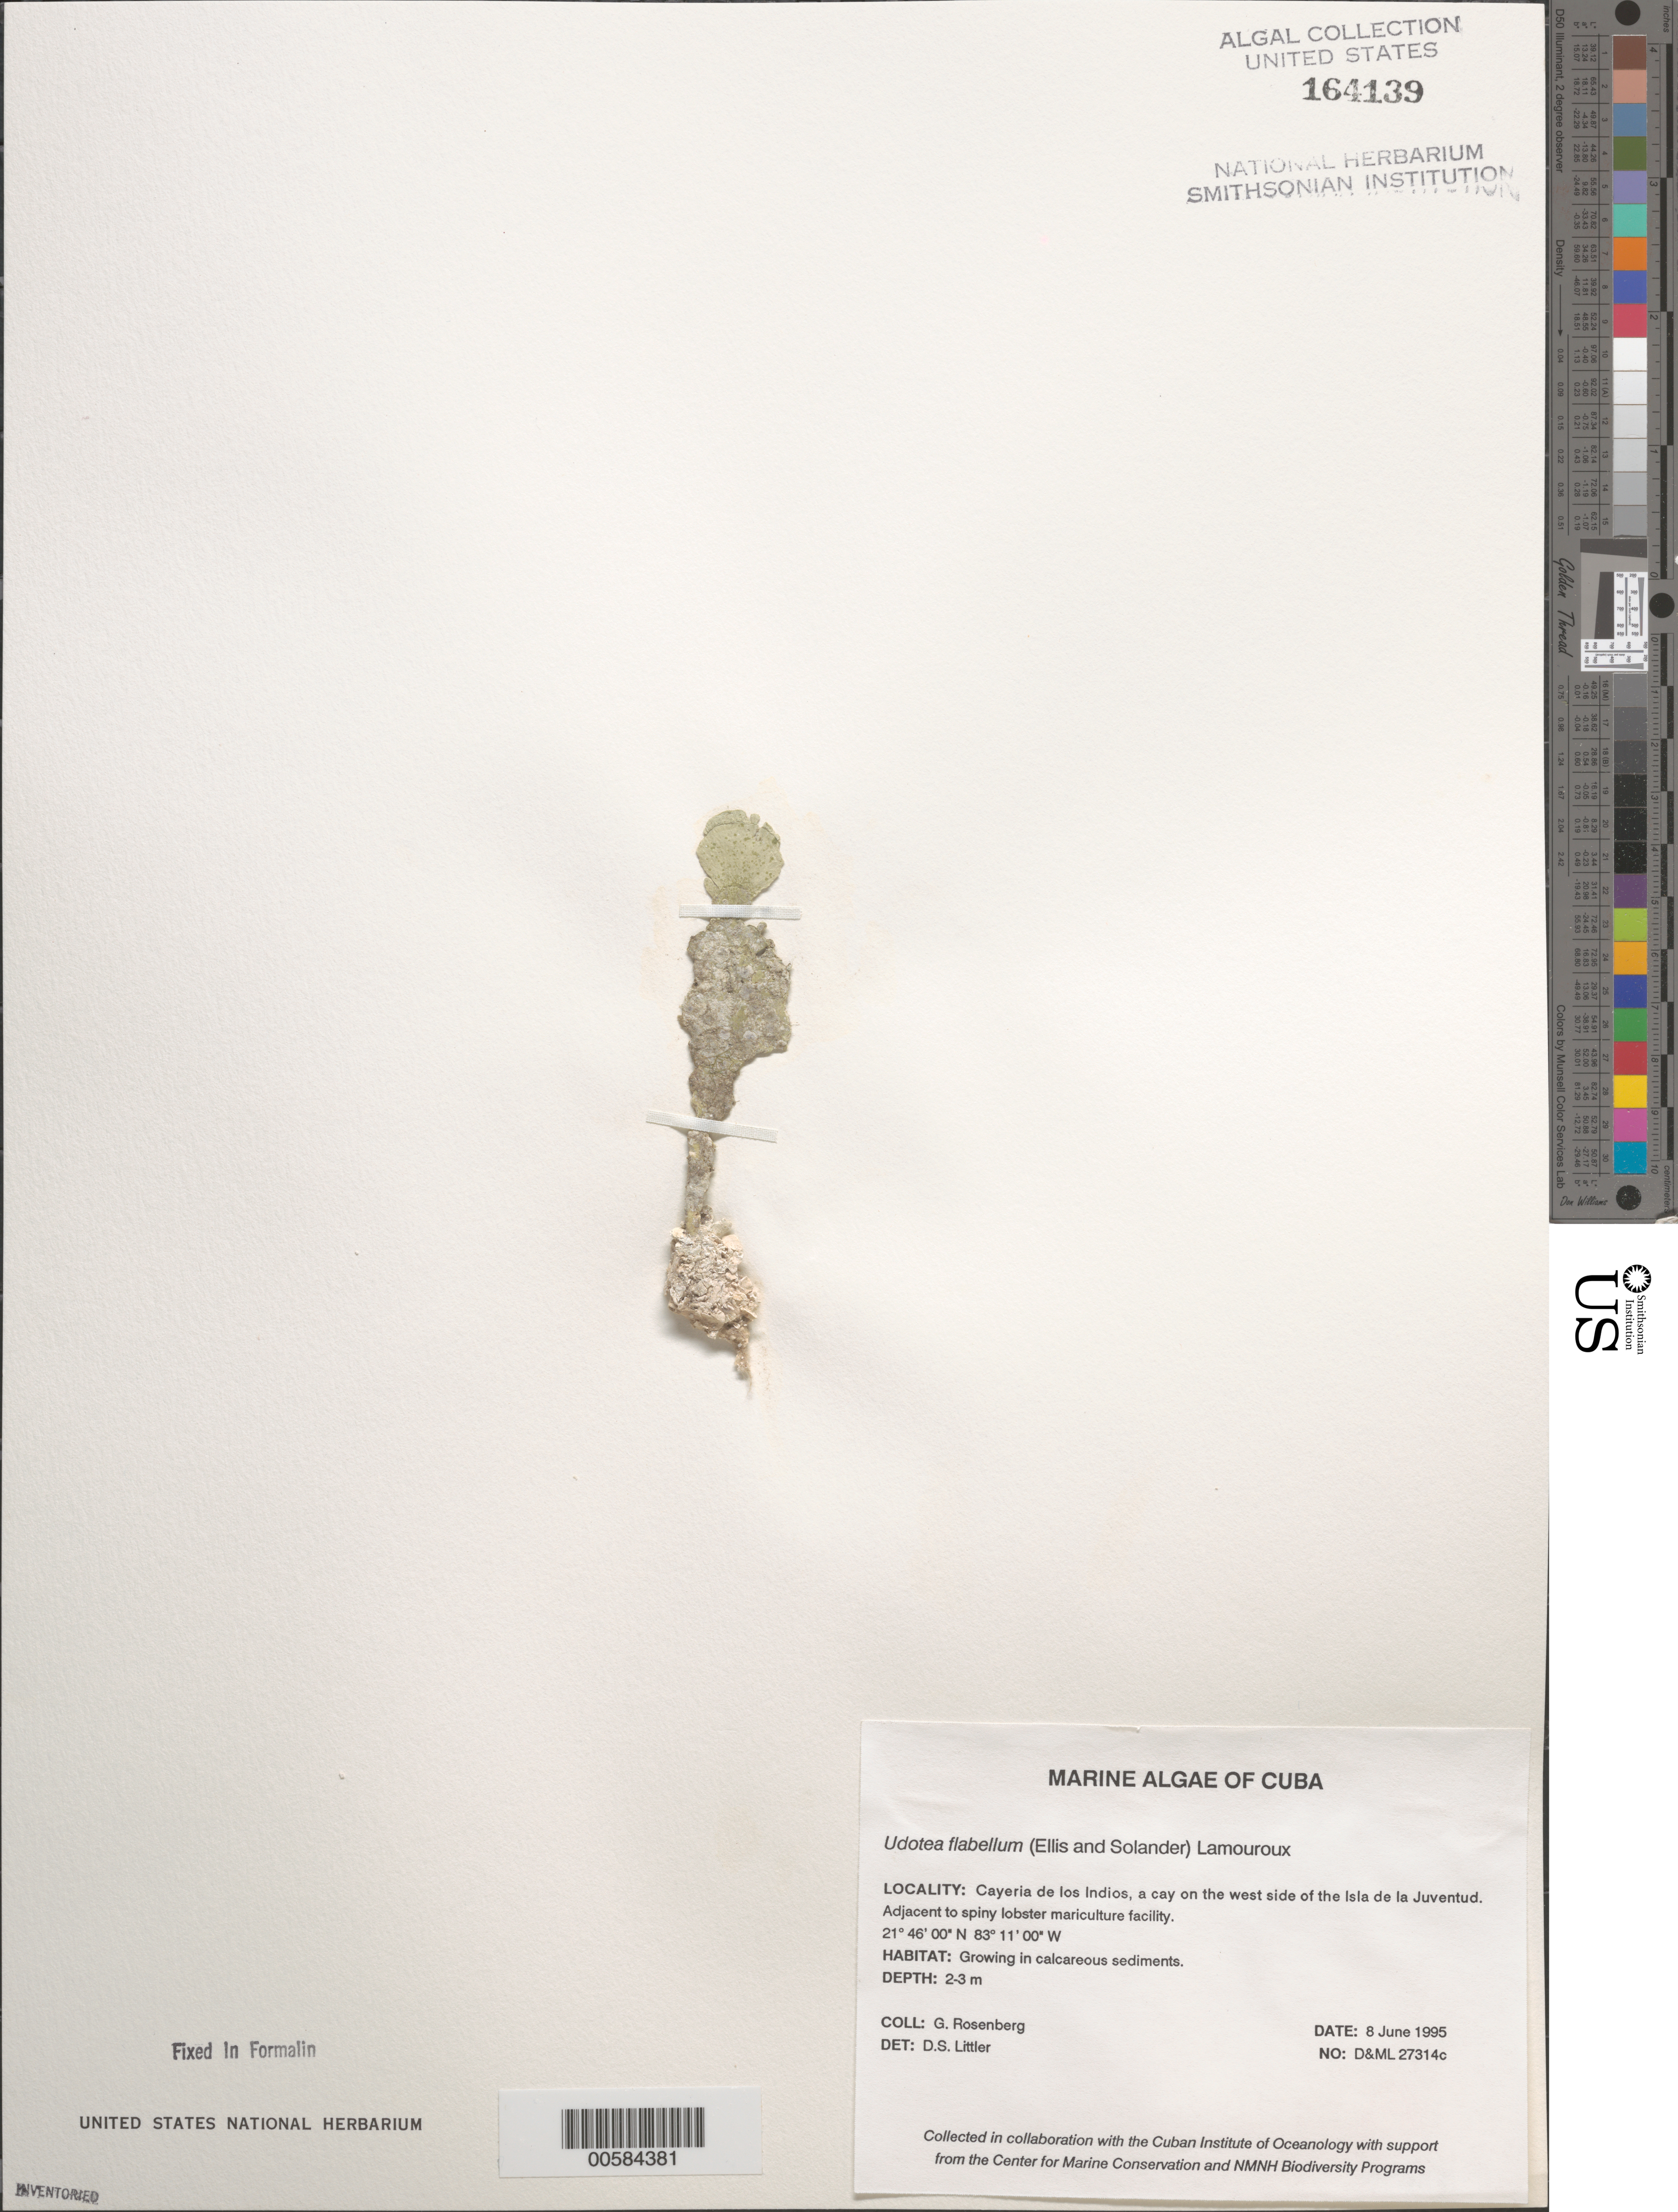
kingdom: Plantae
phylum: Chlorophyta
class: Ulvophyceae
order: Bryopsidales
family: Udoteaceae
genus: Udotea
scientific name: Udotea flabellum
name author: (J. Ellis & Sol.) M. Howe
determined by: Littler, D. S.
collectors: G. Rosenberg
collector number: D&ML 27314c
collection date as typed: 08 Jun 1995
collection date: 1995-06-08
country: Cuba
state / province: Isla de La Juventud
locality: Cayeria de los indios, isla de la juventud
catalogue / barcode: US 164139